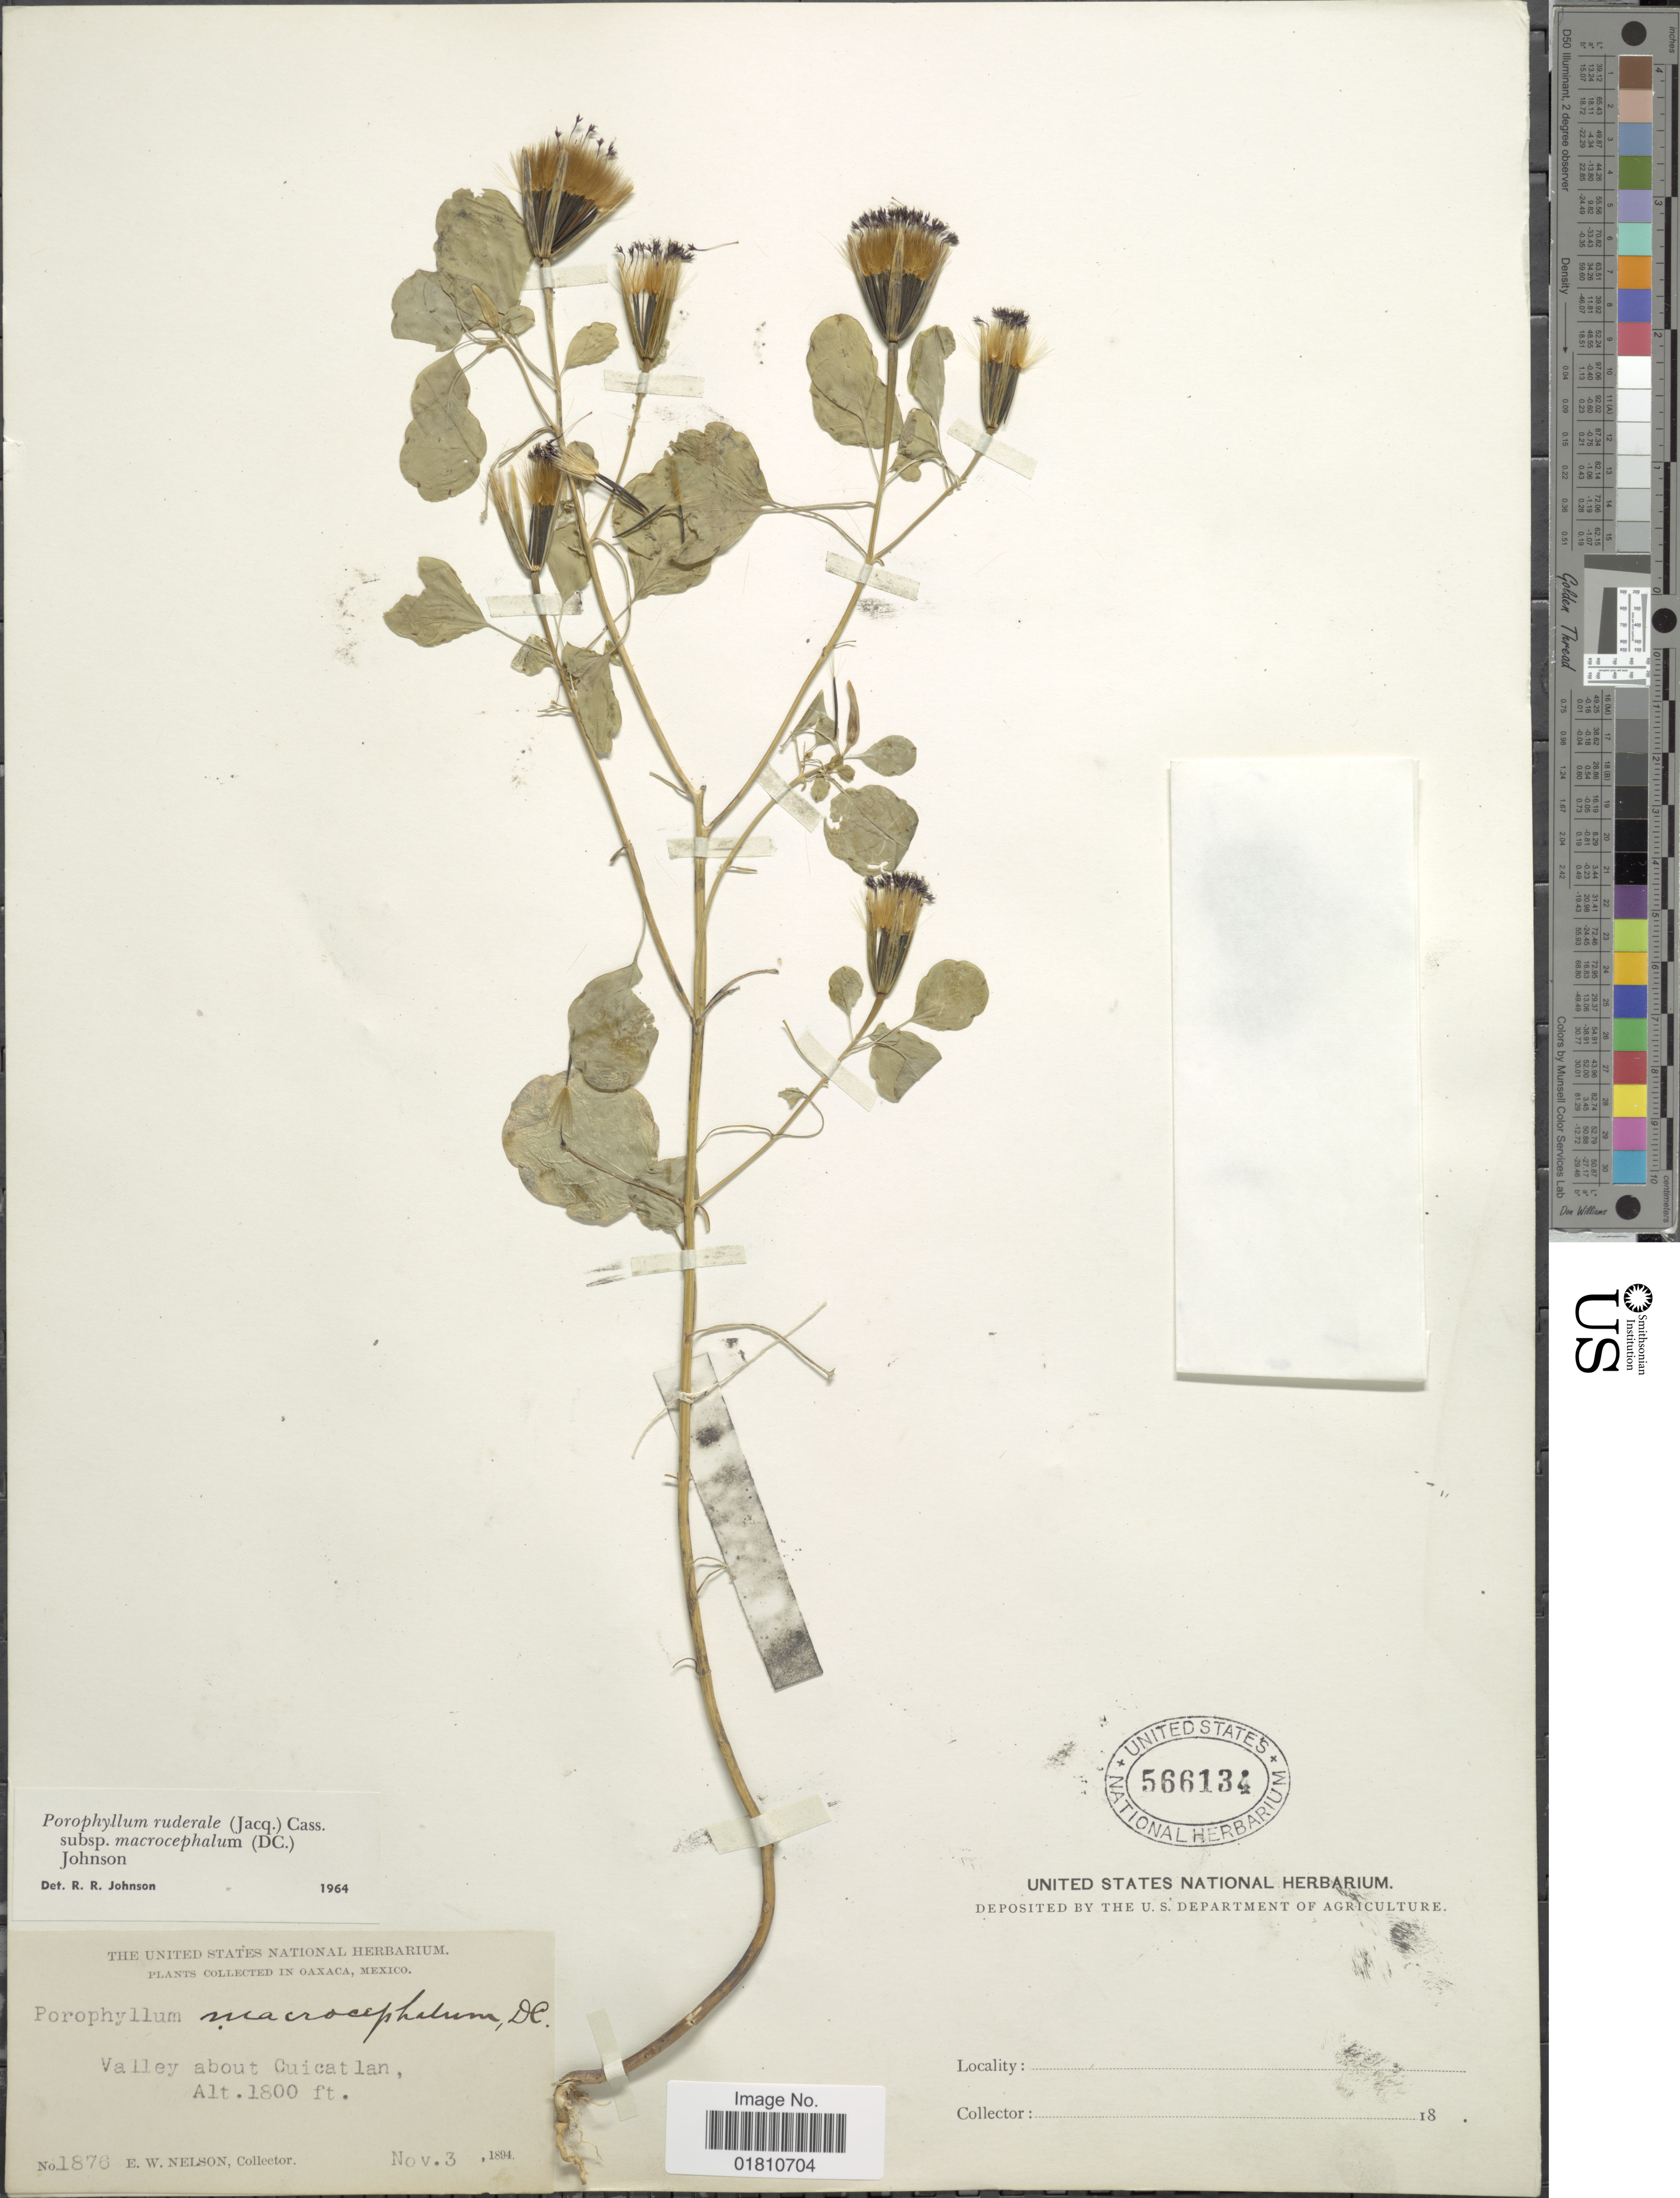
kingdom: Plantae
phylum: Tracheophyta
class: Magnoliopsida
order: Asterales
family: Asteraceae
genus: Porophyllum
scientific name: Porophyllum ruderale subsp. macrocephalum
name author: (DC.) R.R. Johnson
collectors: E. W. Nelson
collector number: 1876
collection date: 1894-11-03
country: Mexico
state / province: Oaxaca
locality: Valley about Cuicatlan.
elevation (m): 549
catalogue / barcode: US 566134